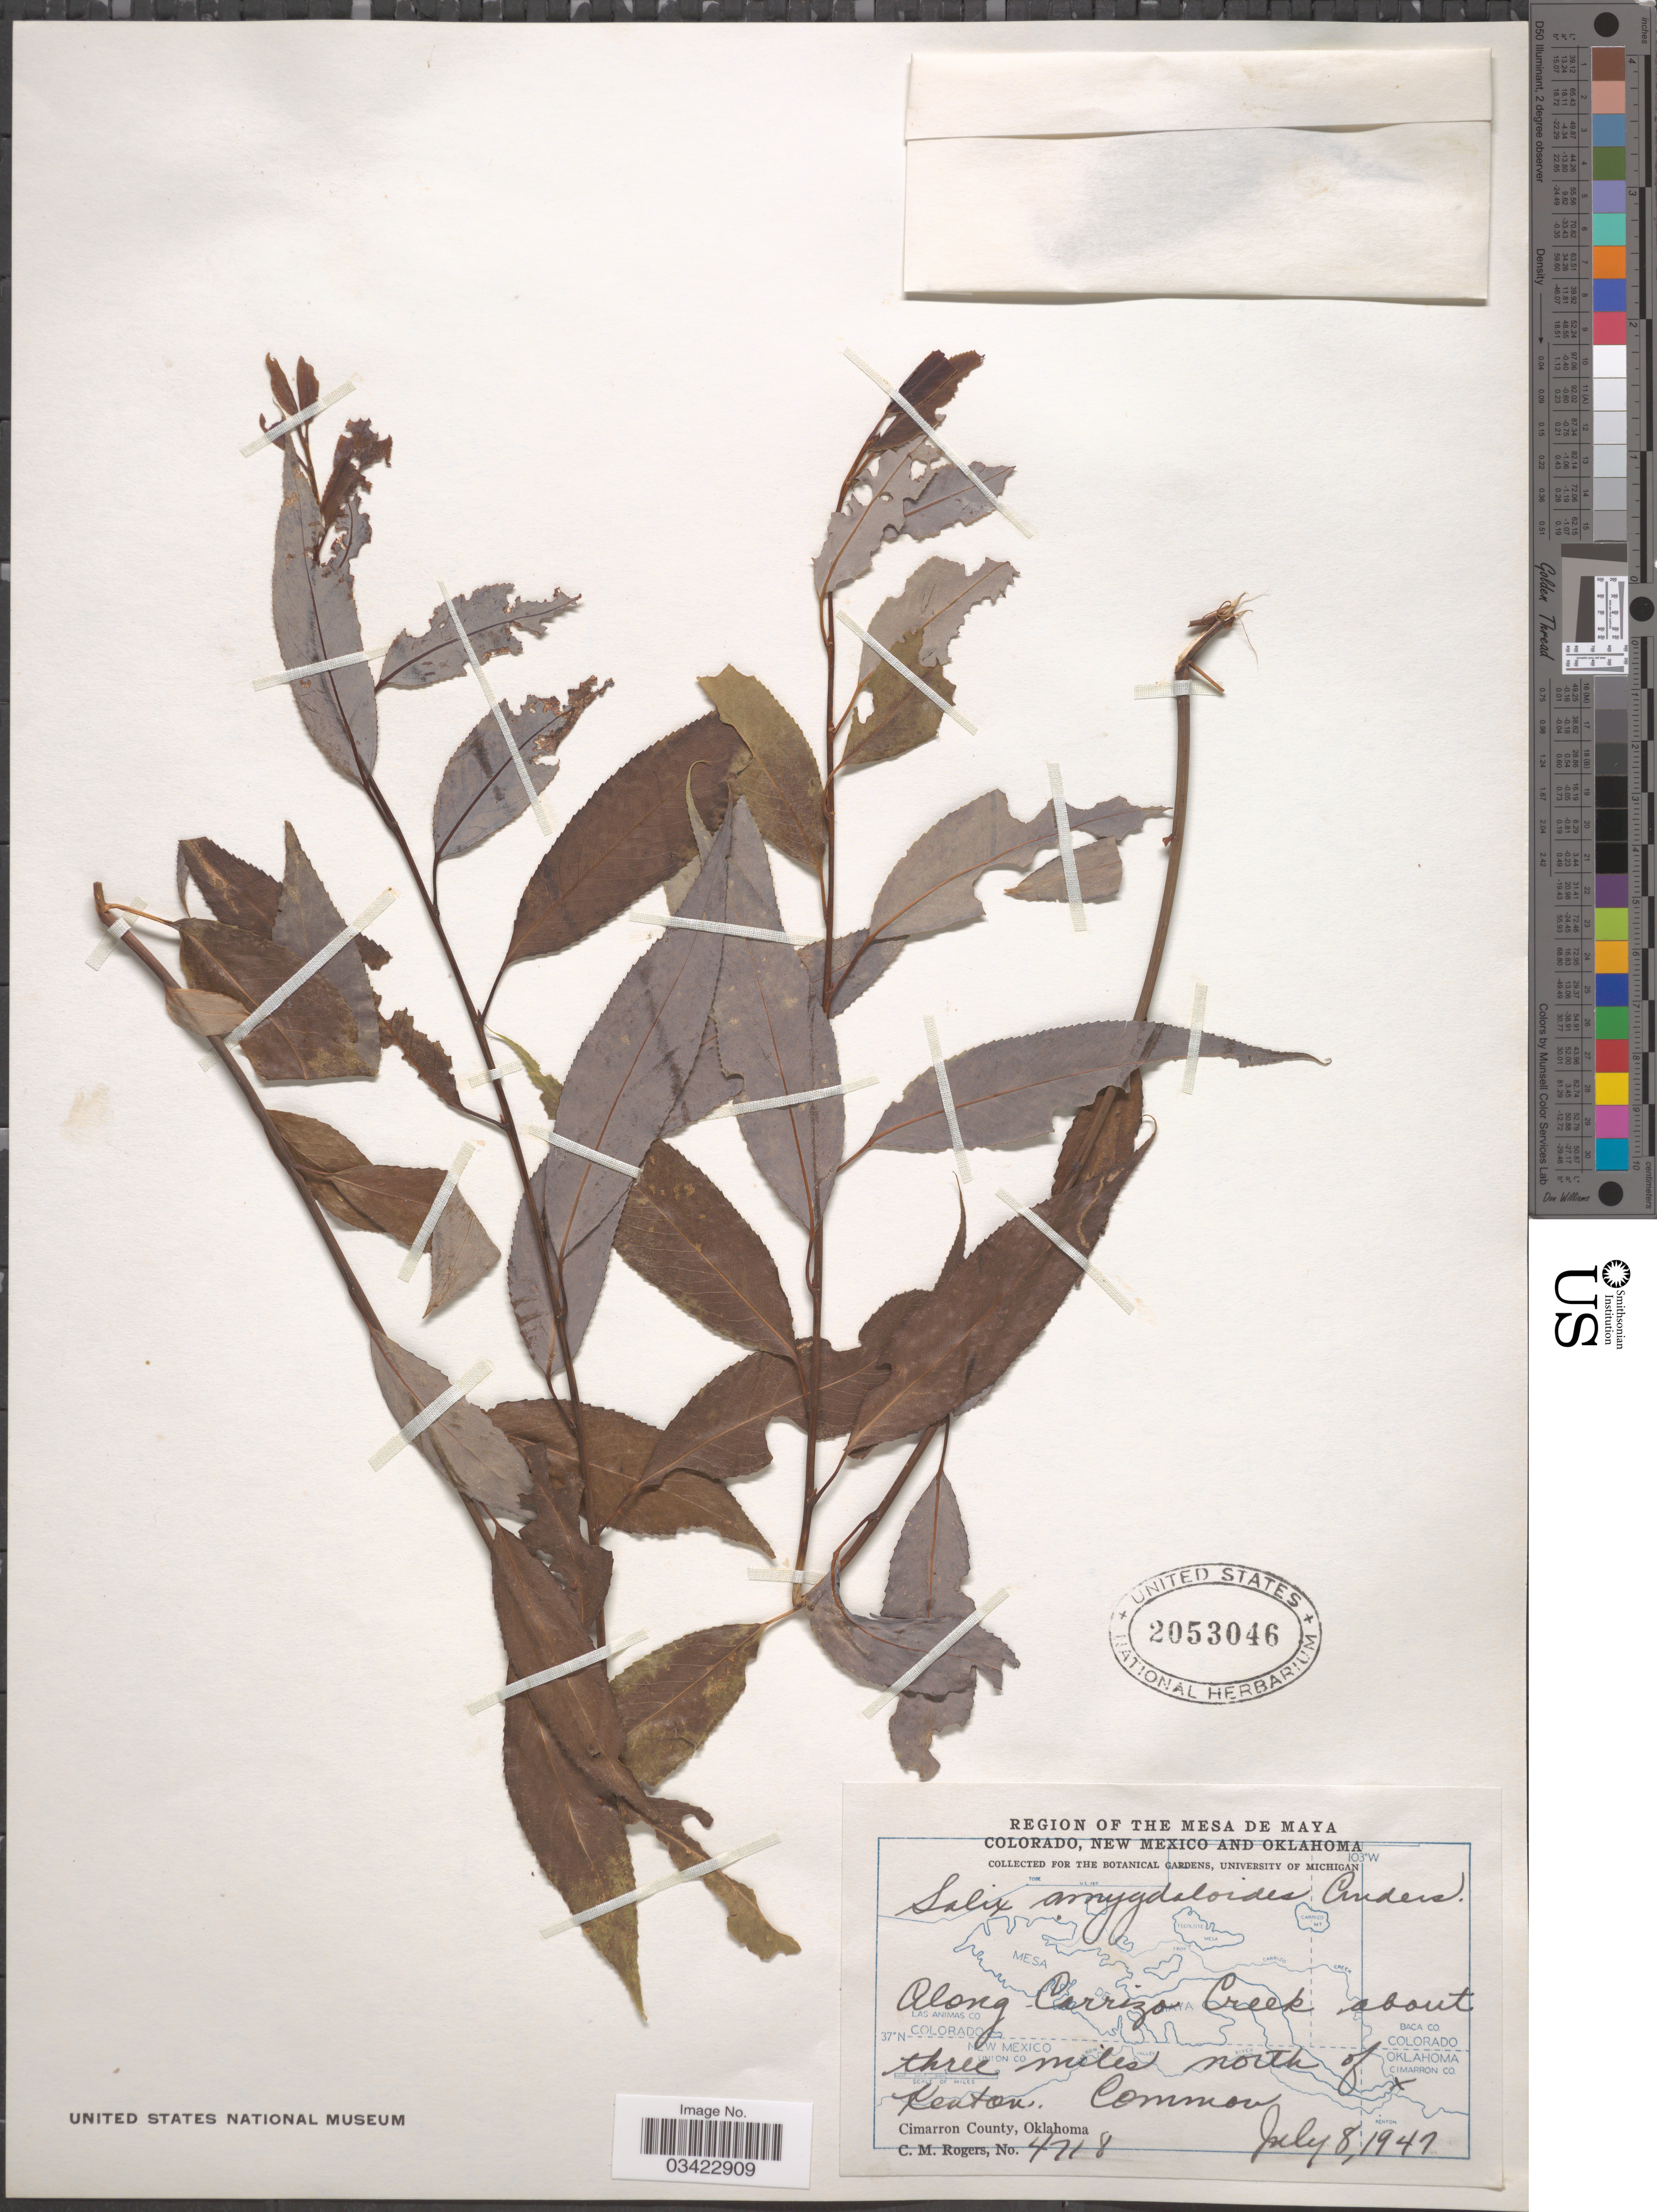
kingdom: Plantae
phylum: Tracheophyta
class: Magnoliopsida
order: Malpighiales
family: Salicaceae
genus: Salix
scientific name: Salix amygdaloides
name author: Andersson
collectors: C. M. Rogers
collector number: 4718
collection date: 1947-07-08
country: United States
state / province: Oklahoma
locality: Region of the Mesa de Maya. Along Carrizo Creek about three miles north of Kenton. Cimarron County.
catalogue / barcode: US 2053046